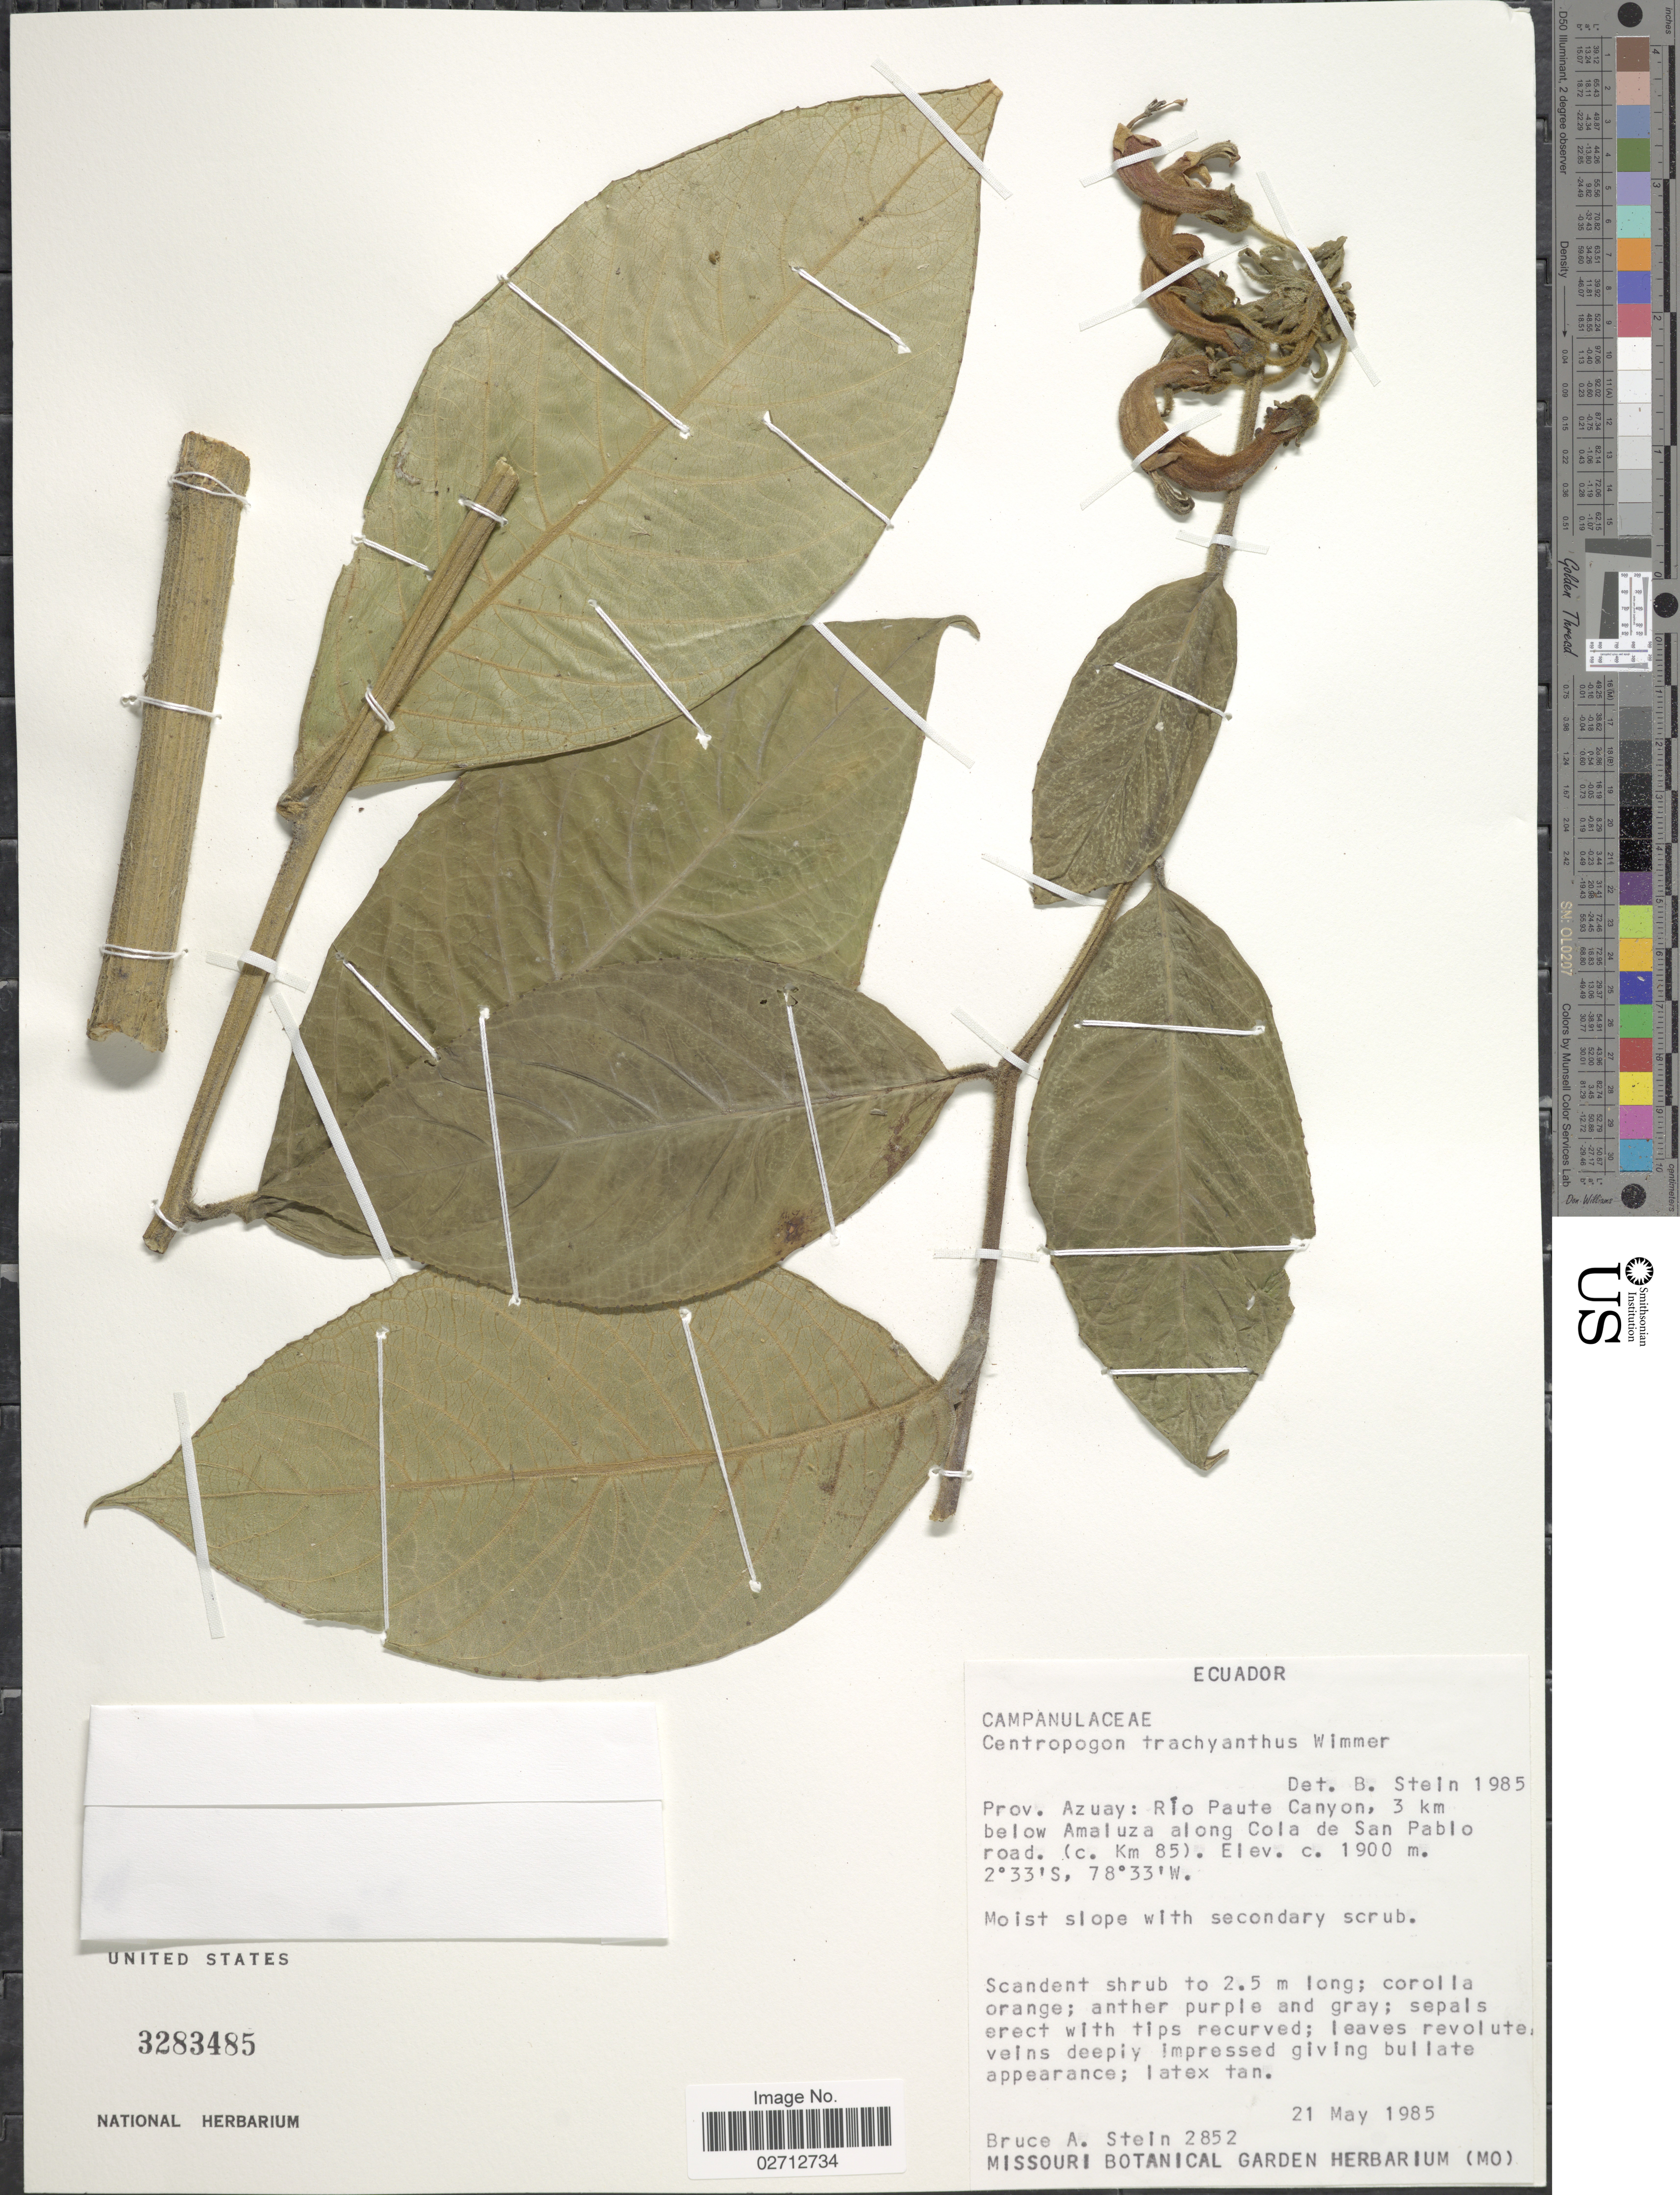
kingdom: Plantae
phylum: Tracheophyta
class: Magnoliopsida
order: Asterales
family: Campanulaceae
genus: Centropogon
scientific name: Centropogon trachyanthus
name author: E. Wimm.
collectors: B. A. Stein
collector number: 2852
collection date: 1985-05-21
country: Ecuador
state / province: Azuay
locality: Rio Paute Canyon, 3 km below Amaluza along Cola de San Pablo road. (c. Km 85)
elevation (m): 1900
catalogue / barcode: US 3283485